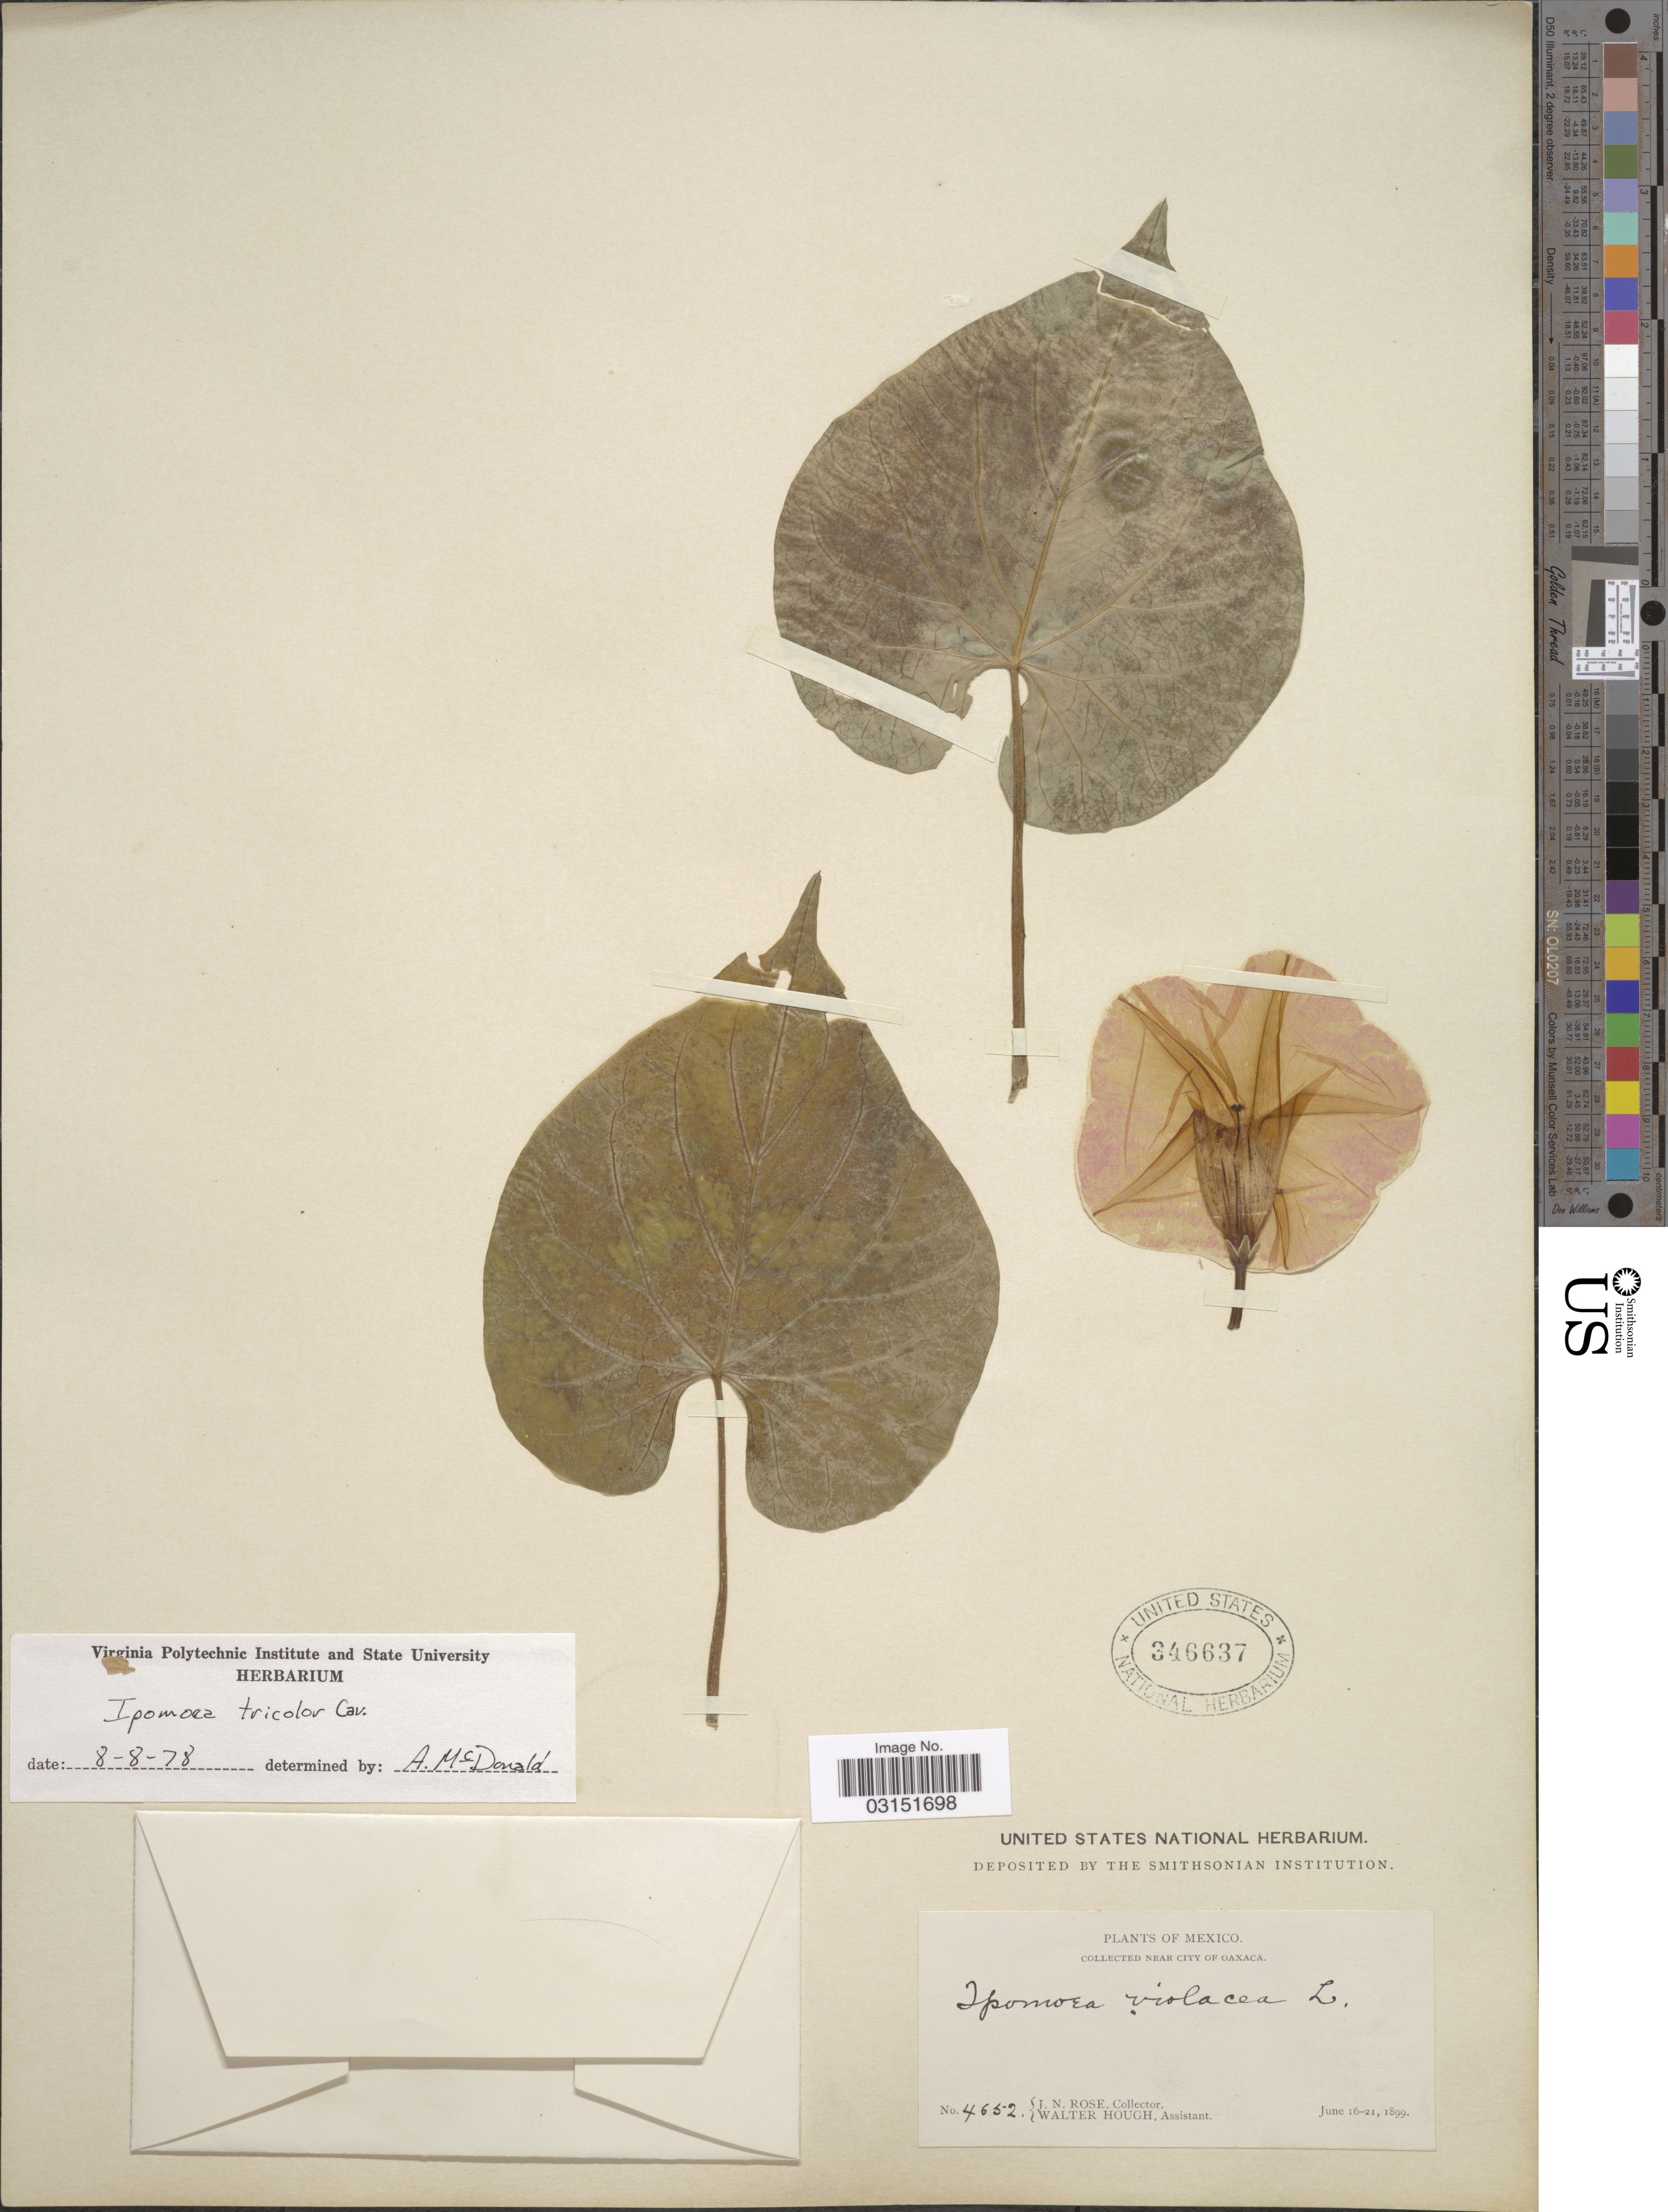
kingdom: Plantae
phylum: Tracheophyta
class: Magnoliopsida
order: Solanales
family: Convolvulaceae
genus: Ipomoea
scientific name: Ipomoea tricolor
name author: Cav.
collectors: J. N. Rose & W. Hough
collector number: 4652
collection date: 1899-06-16/1899-06-21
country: Mexico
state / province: Oaxaca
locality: Near city of Oaxaca.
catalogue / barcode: US 346637